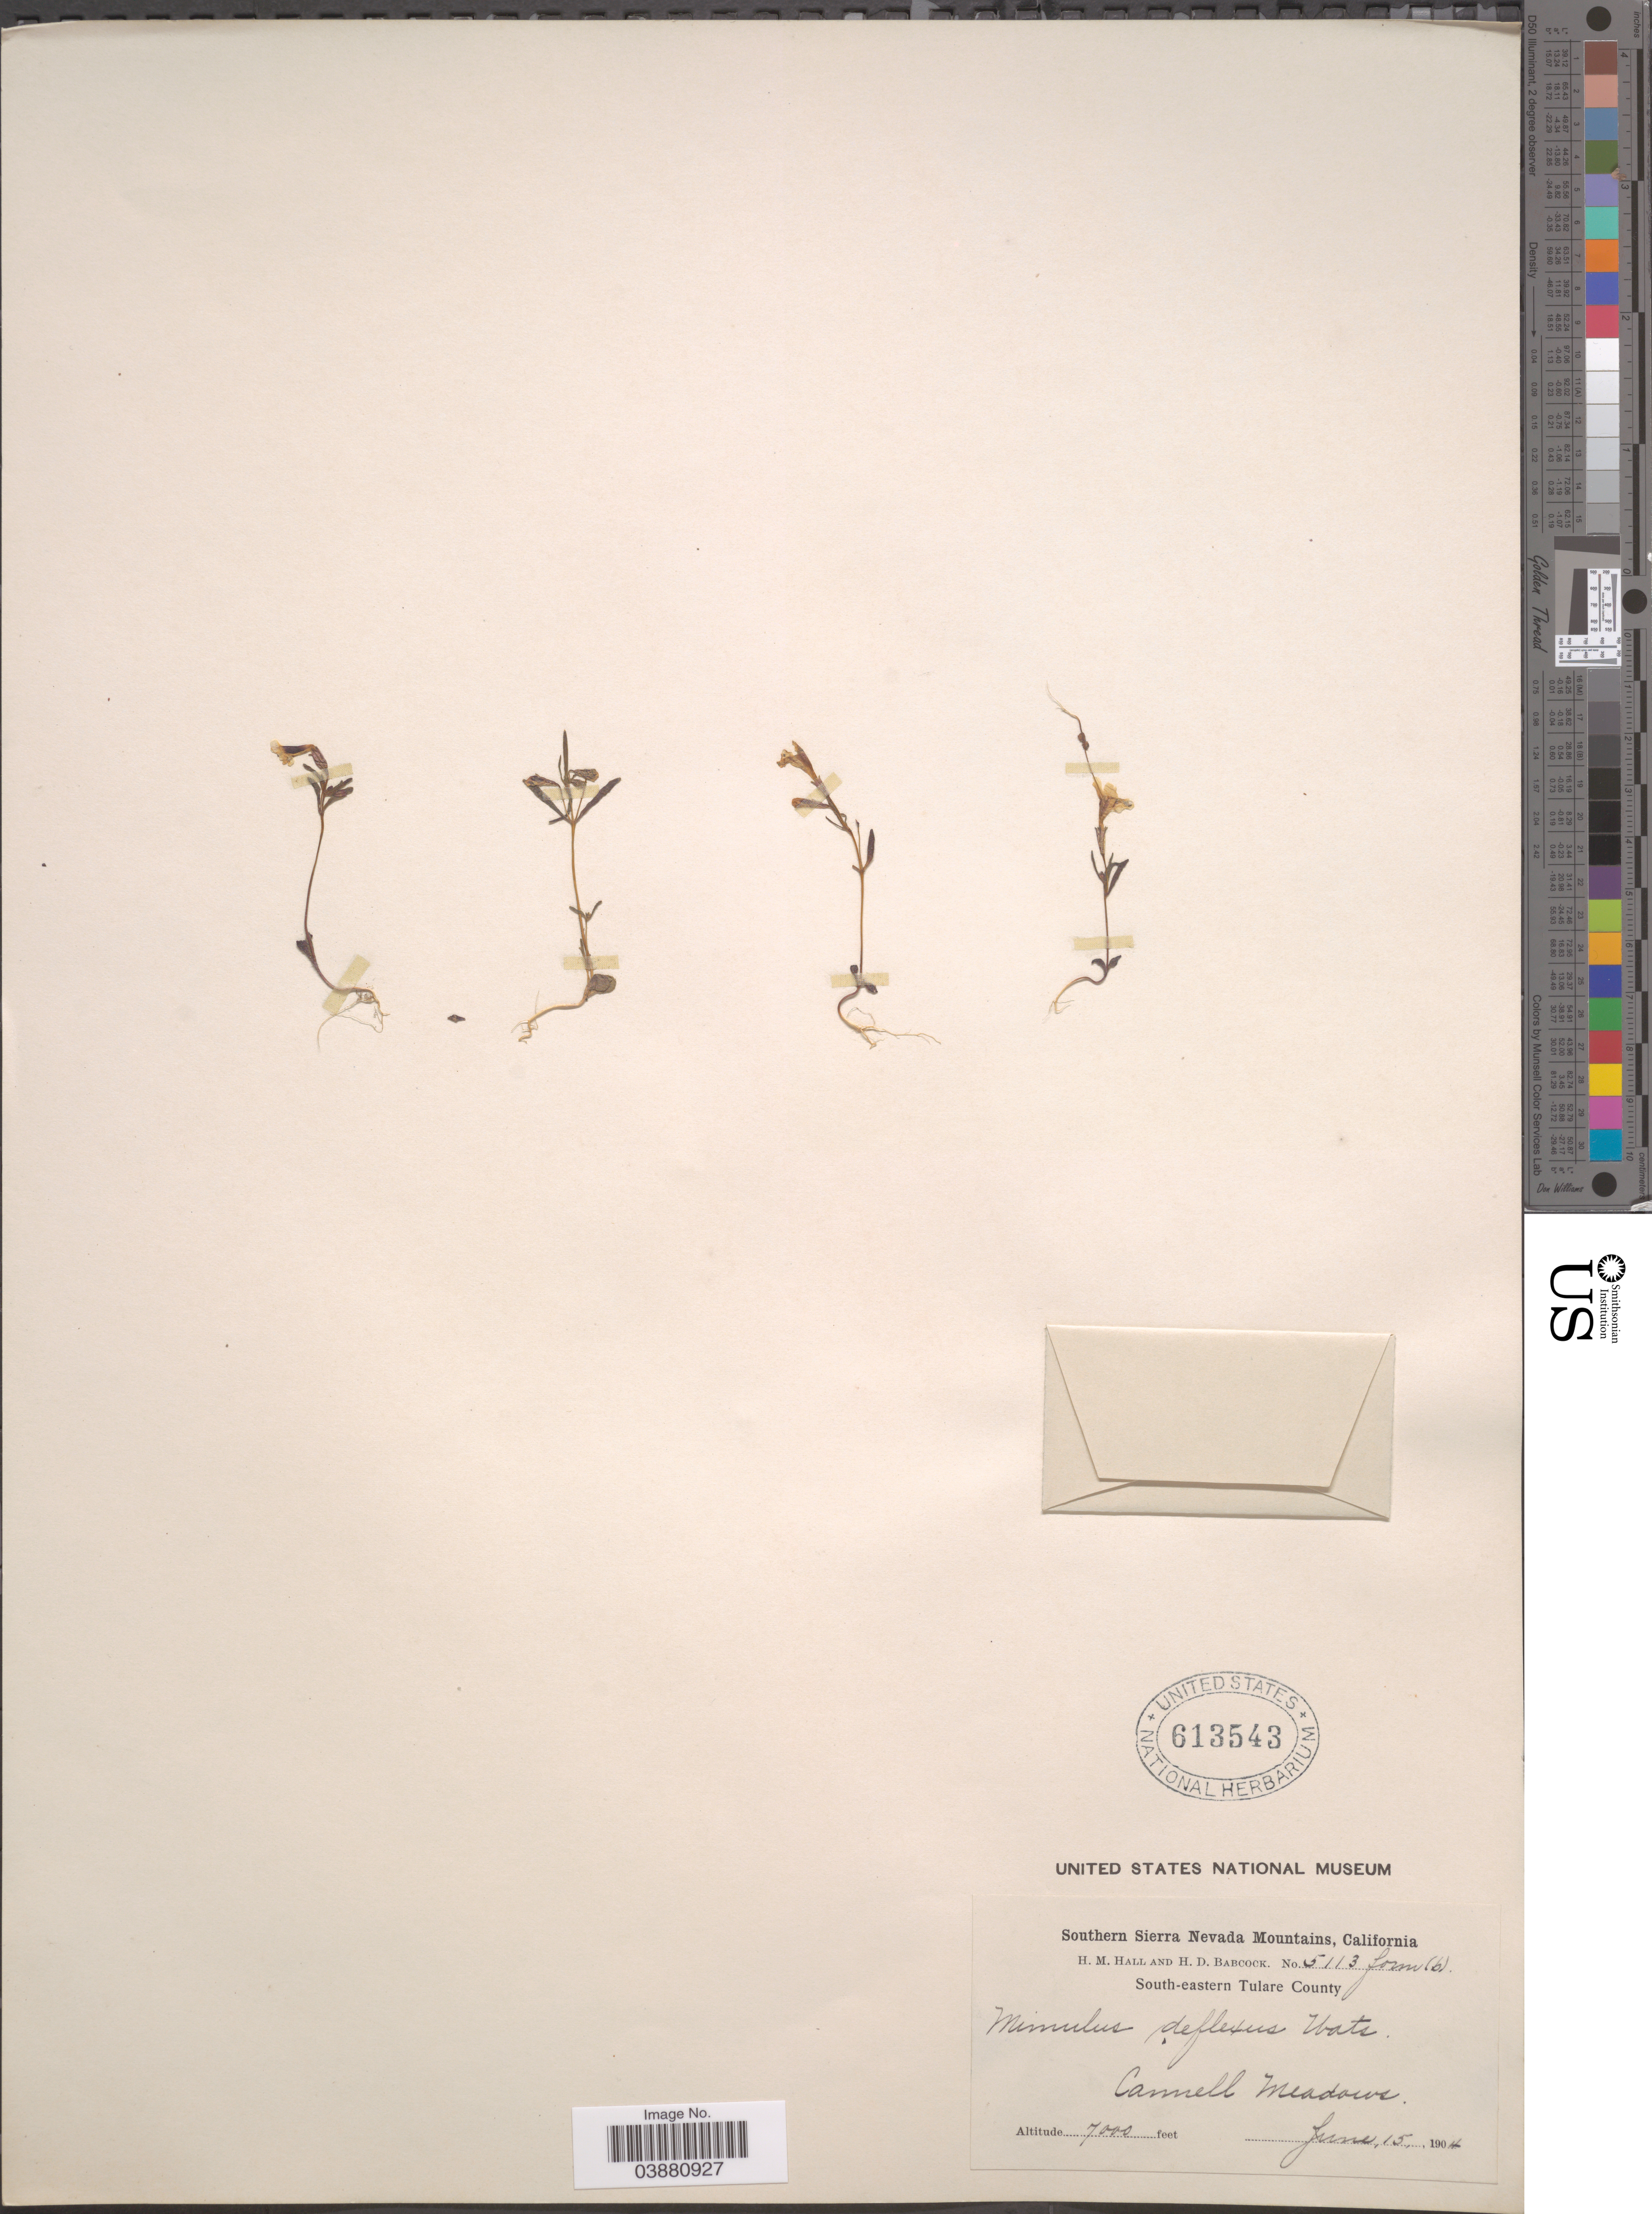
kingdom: Plantae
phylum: Tracheophyta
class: Magnoliopsida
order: Lamiales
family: Phrymaceae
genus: Mimulus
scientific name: Mimulus deflexus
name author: S. Watson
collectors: H. M. Hall & H. Babcock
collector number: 5113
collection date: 1904-06-15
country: United States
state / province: California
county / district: Tulare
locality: Southern Sierra Nevada Mountains. South-eastern Tulare County. Cannell Meadows.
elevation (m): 2134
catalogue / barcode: US 613543